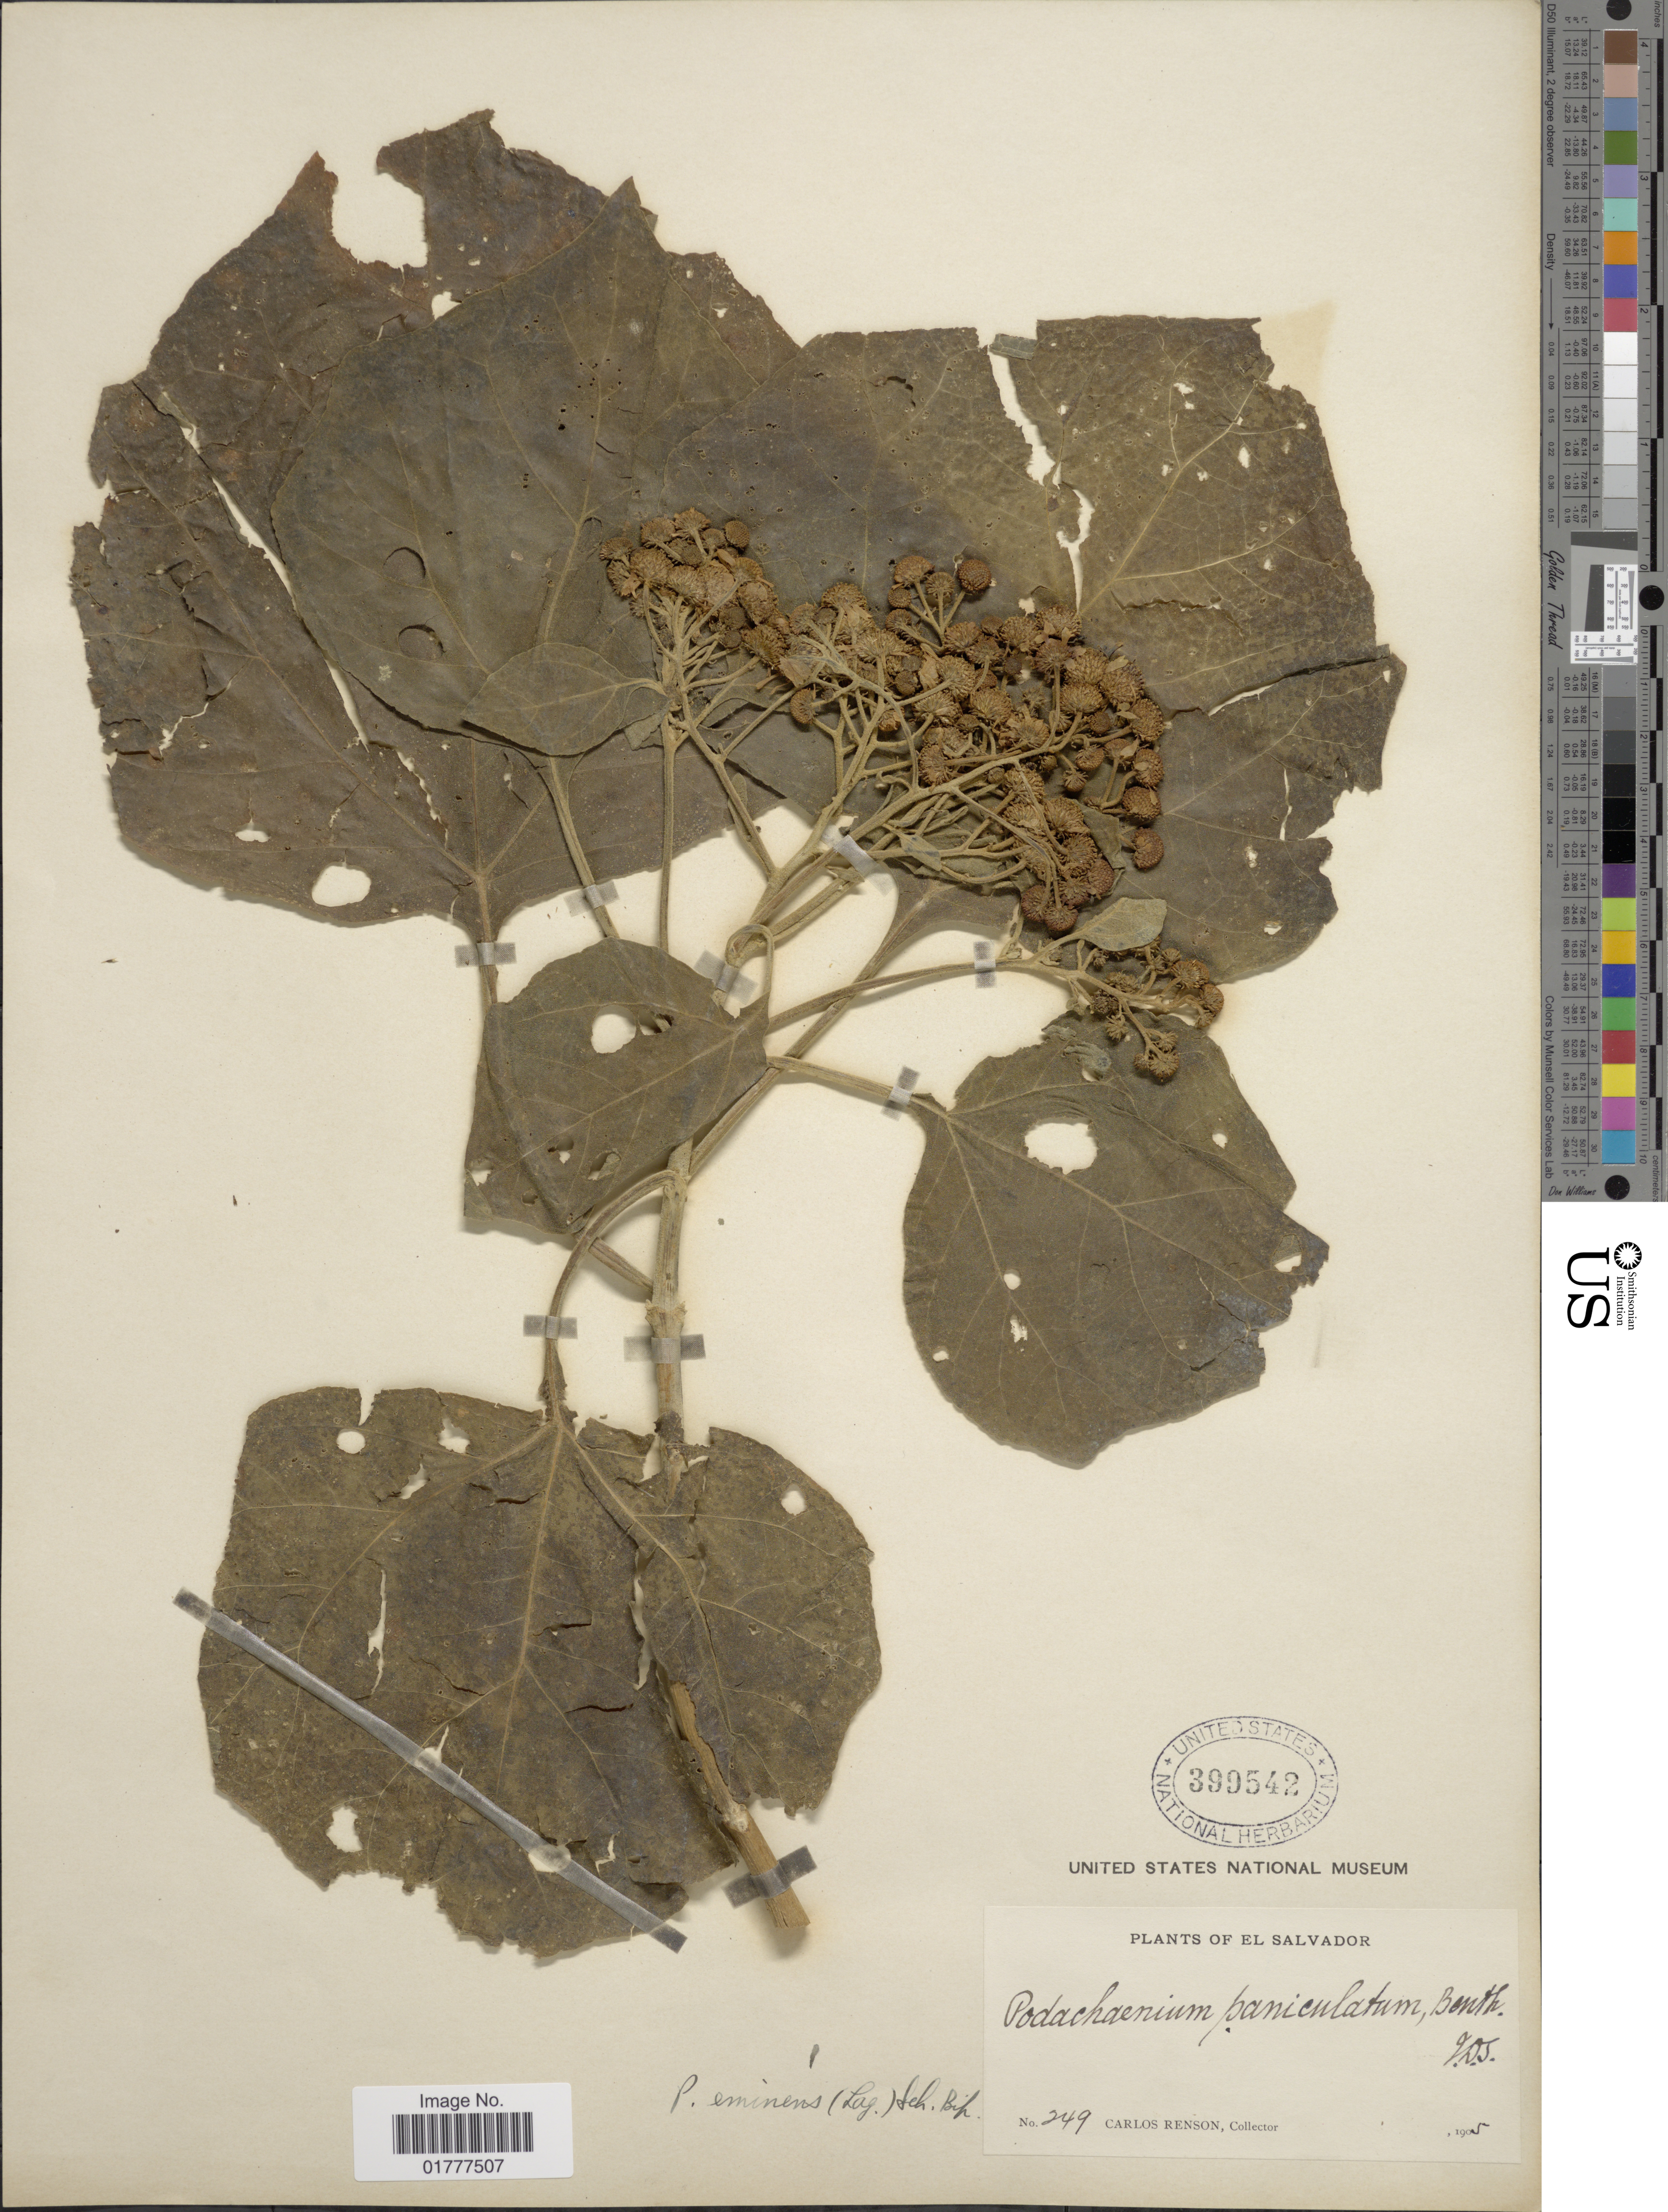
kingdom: Plantae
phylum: Tracheophyta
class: Magnoliopsida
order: Asterales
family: Asteraceae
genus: Podachaenium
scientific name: Podachaenium eminens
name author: (Lag.) Sch. Bip. ex Sch. Bip.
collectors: C. Renson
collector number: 249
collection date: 1905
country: El Salvador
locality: El Salvador.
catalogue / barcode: US 399542